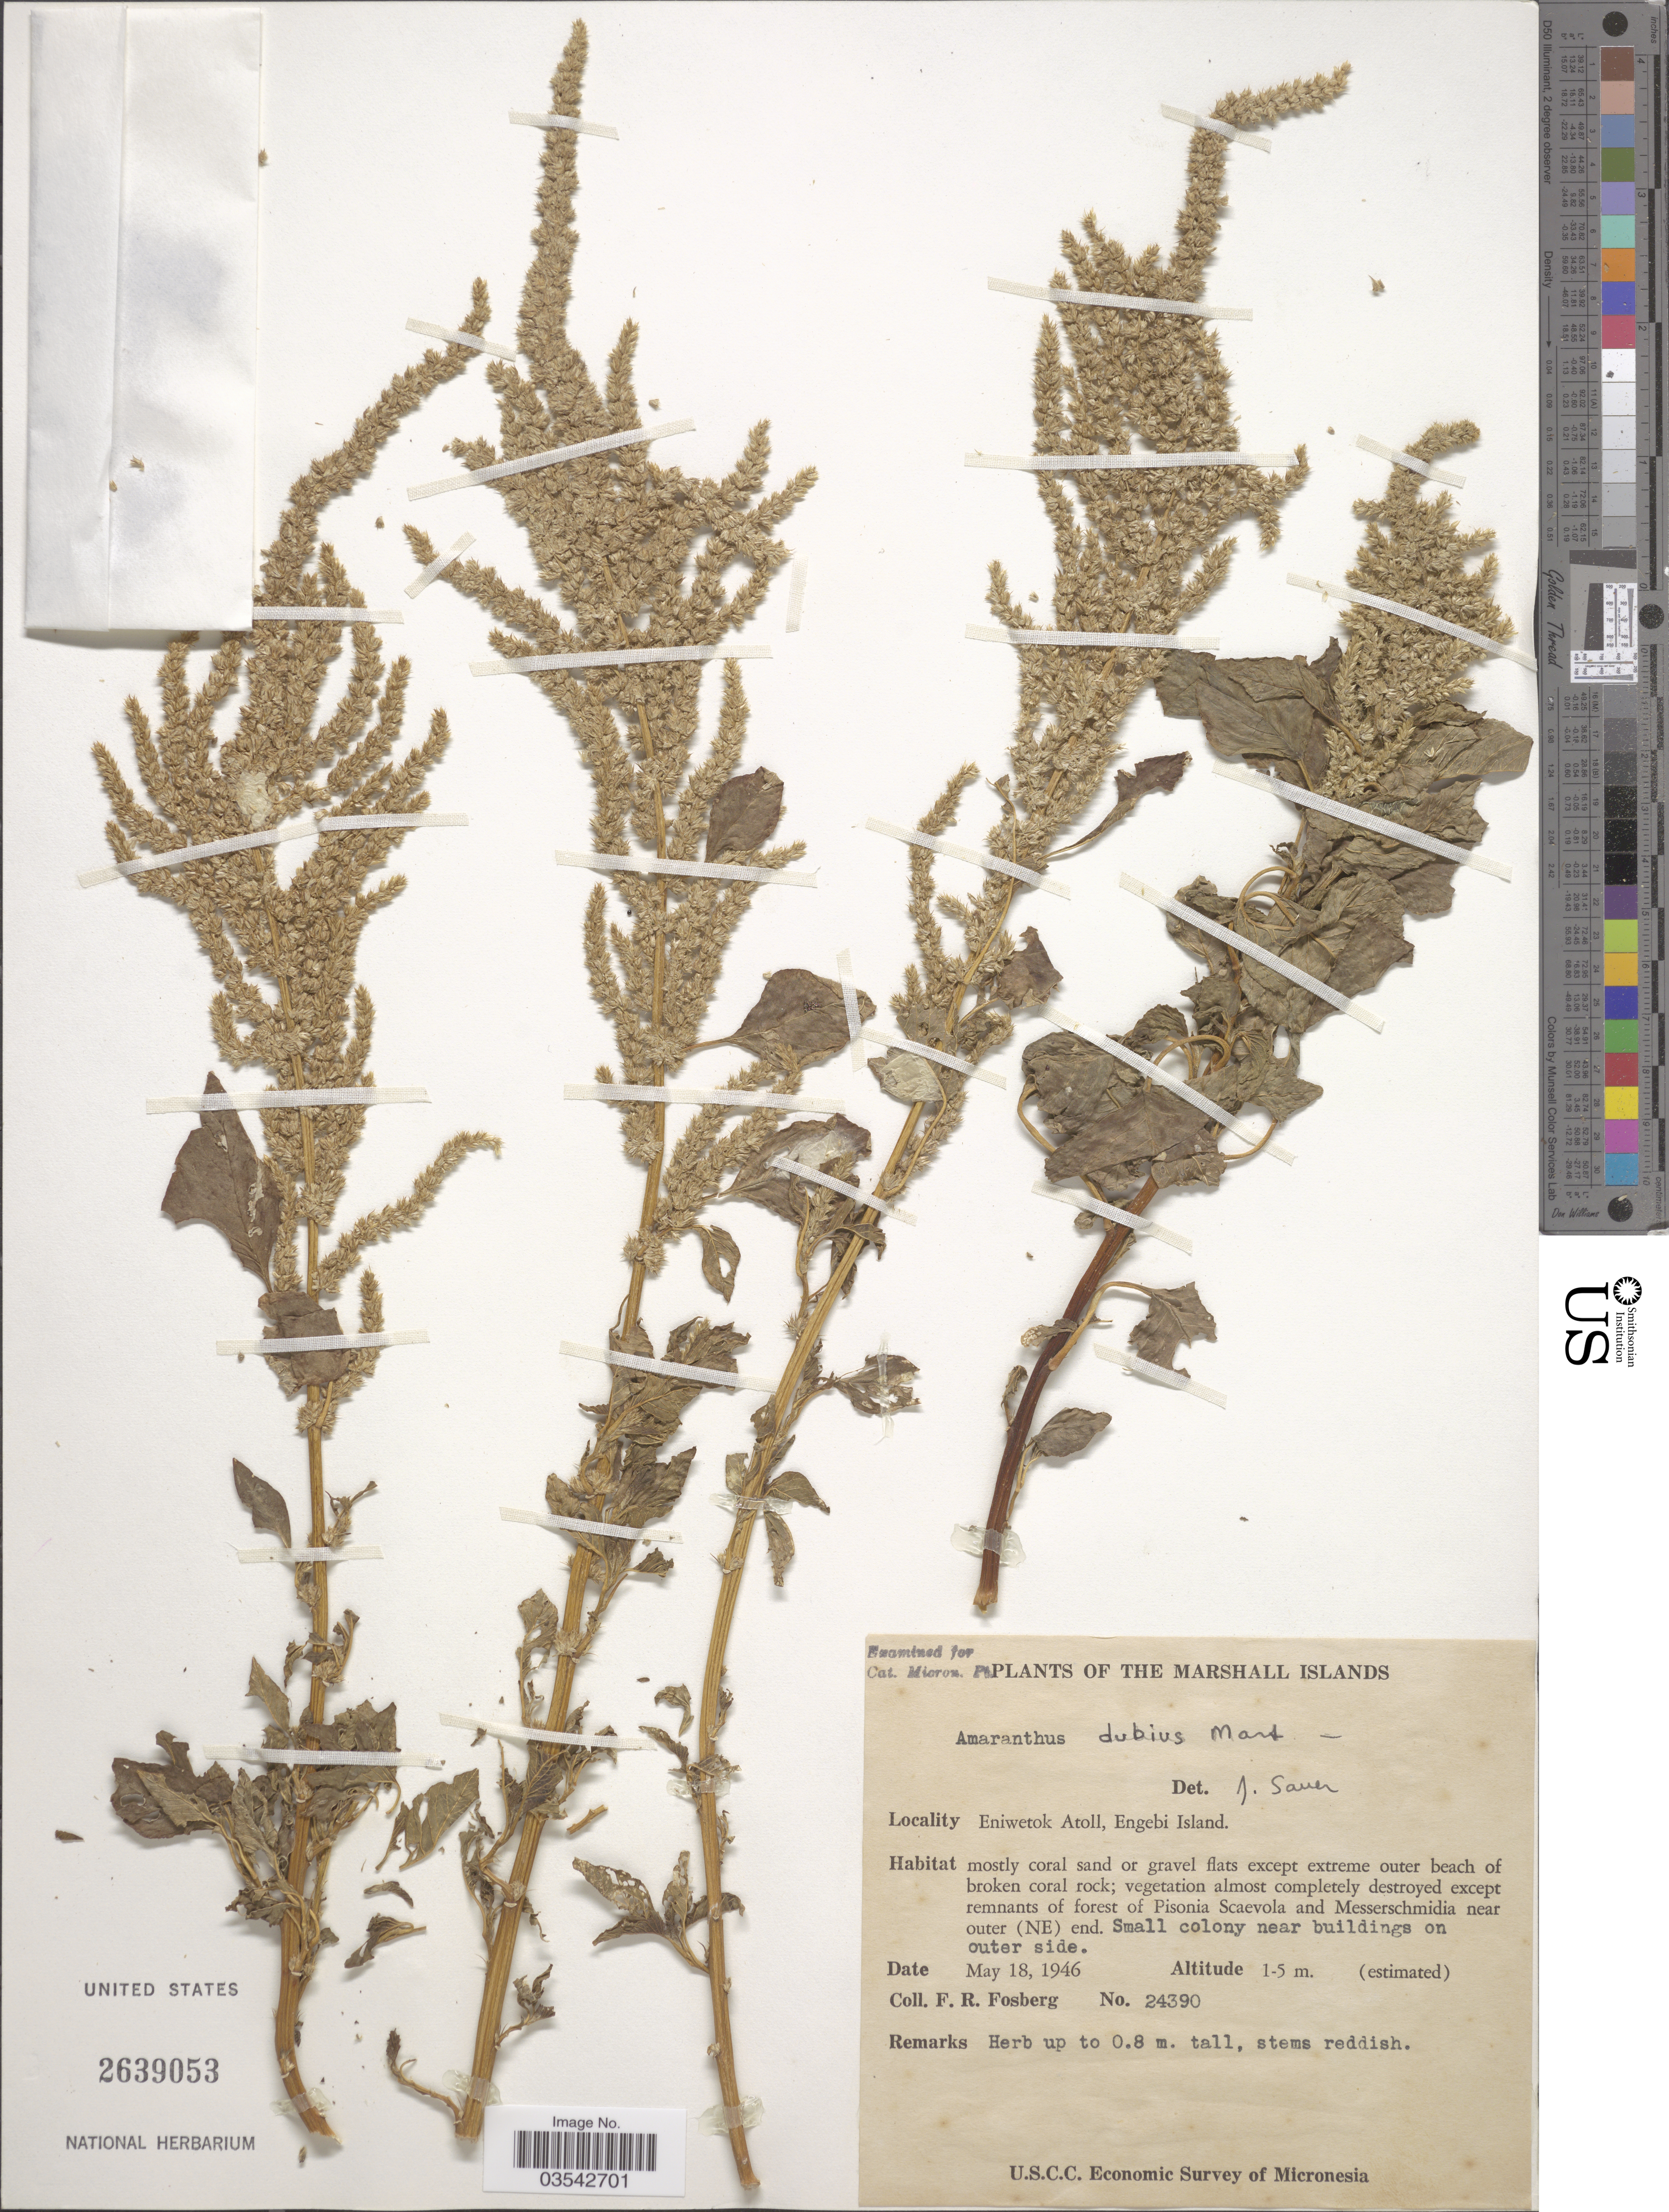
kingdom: Plantae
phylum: Tracheophyta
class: Magnoliopsida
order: Caryophyllales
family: Amaranthaceae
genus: Amaranthus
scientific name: Amaranthus dubius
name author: Mart. ex Thell.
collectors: F. R. Fosberg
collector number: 24390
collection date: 1946-05-18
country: Marshall Islands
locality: Eniwetok Atoll, Engebi Island.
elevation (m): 1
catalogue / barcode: US 2639053